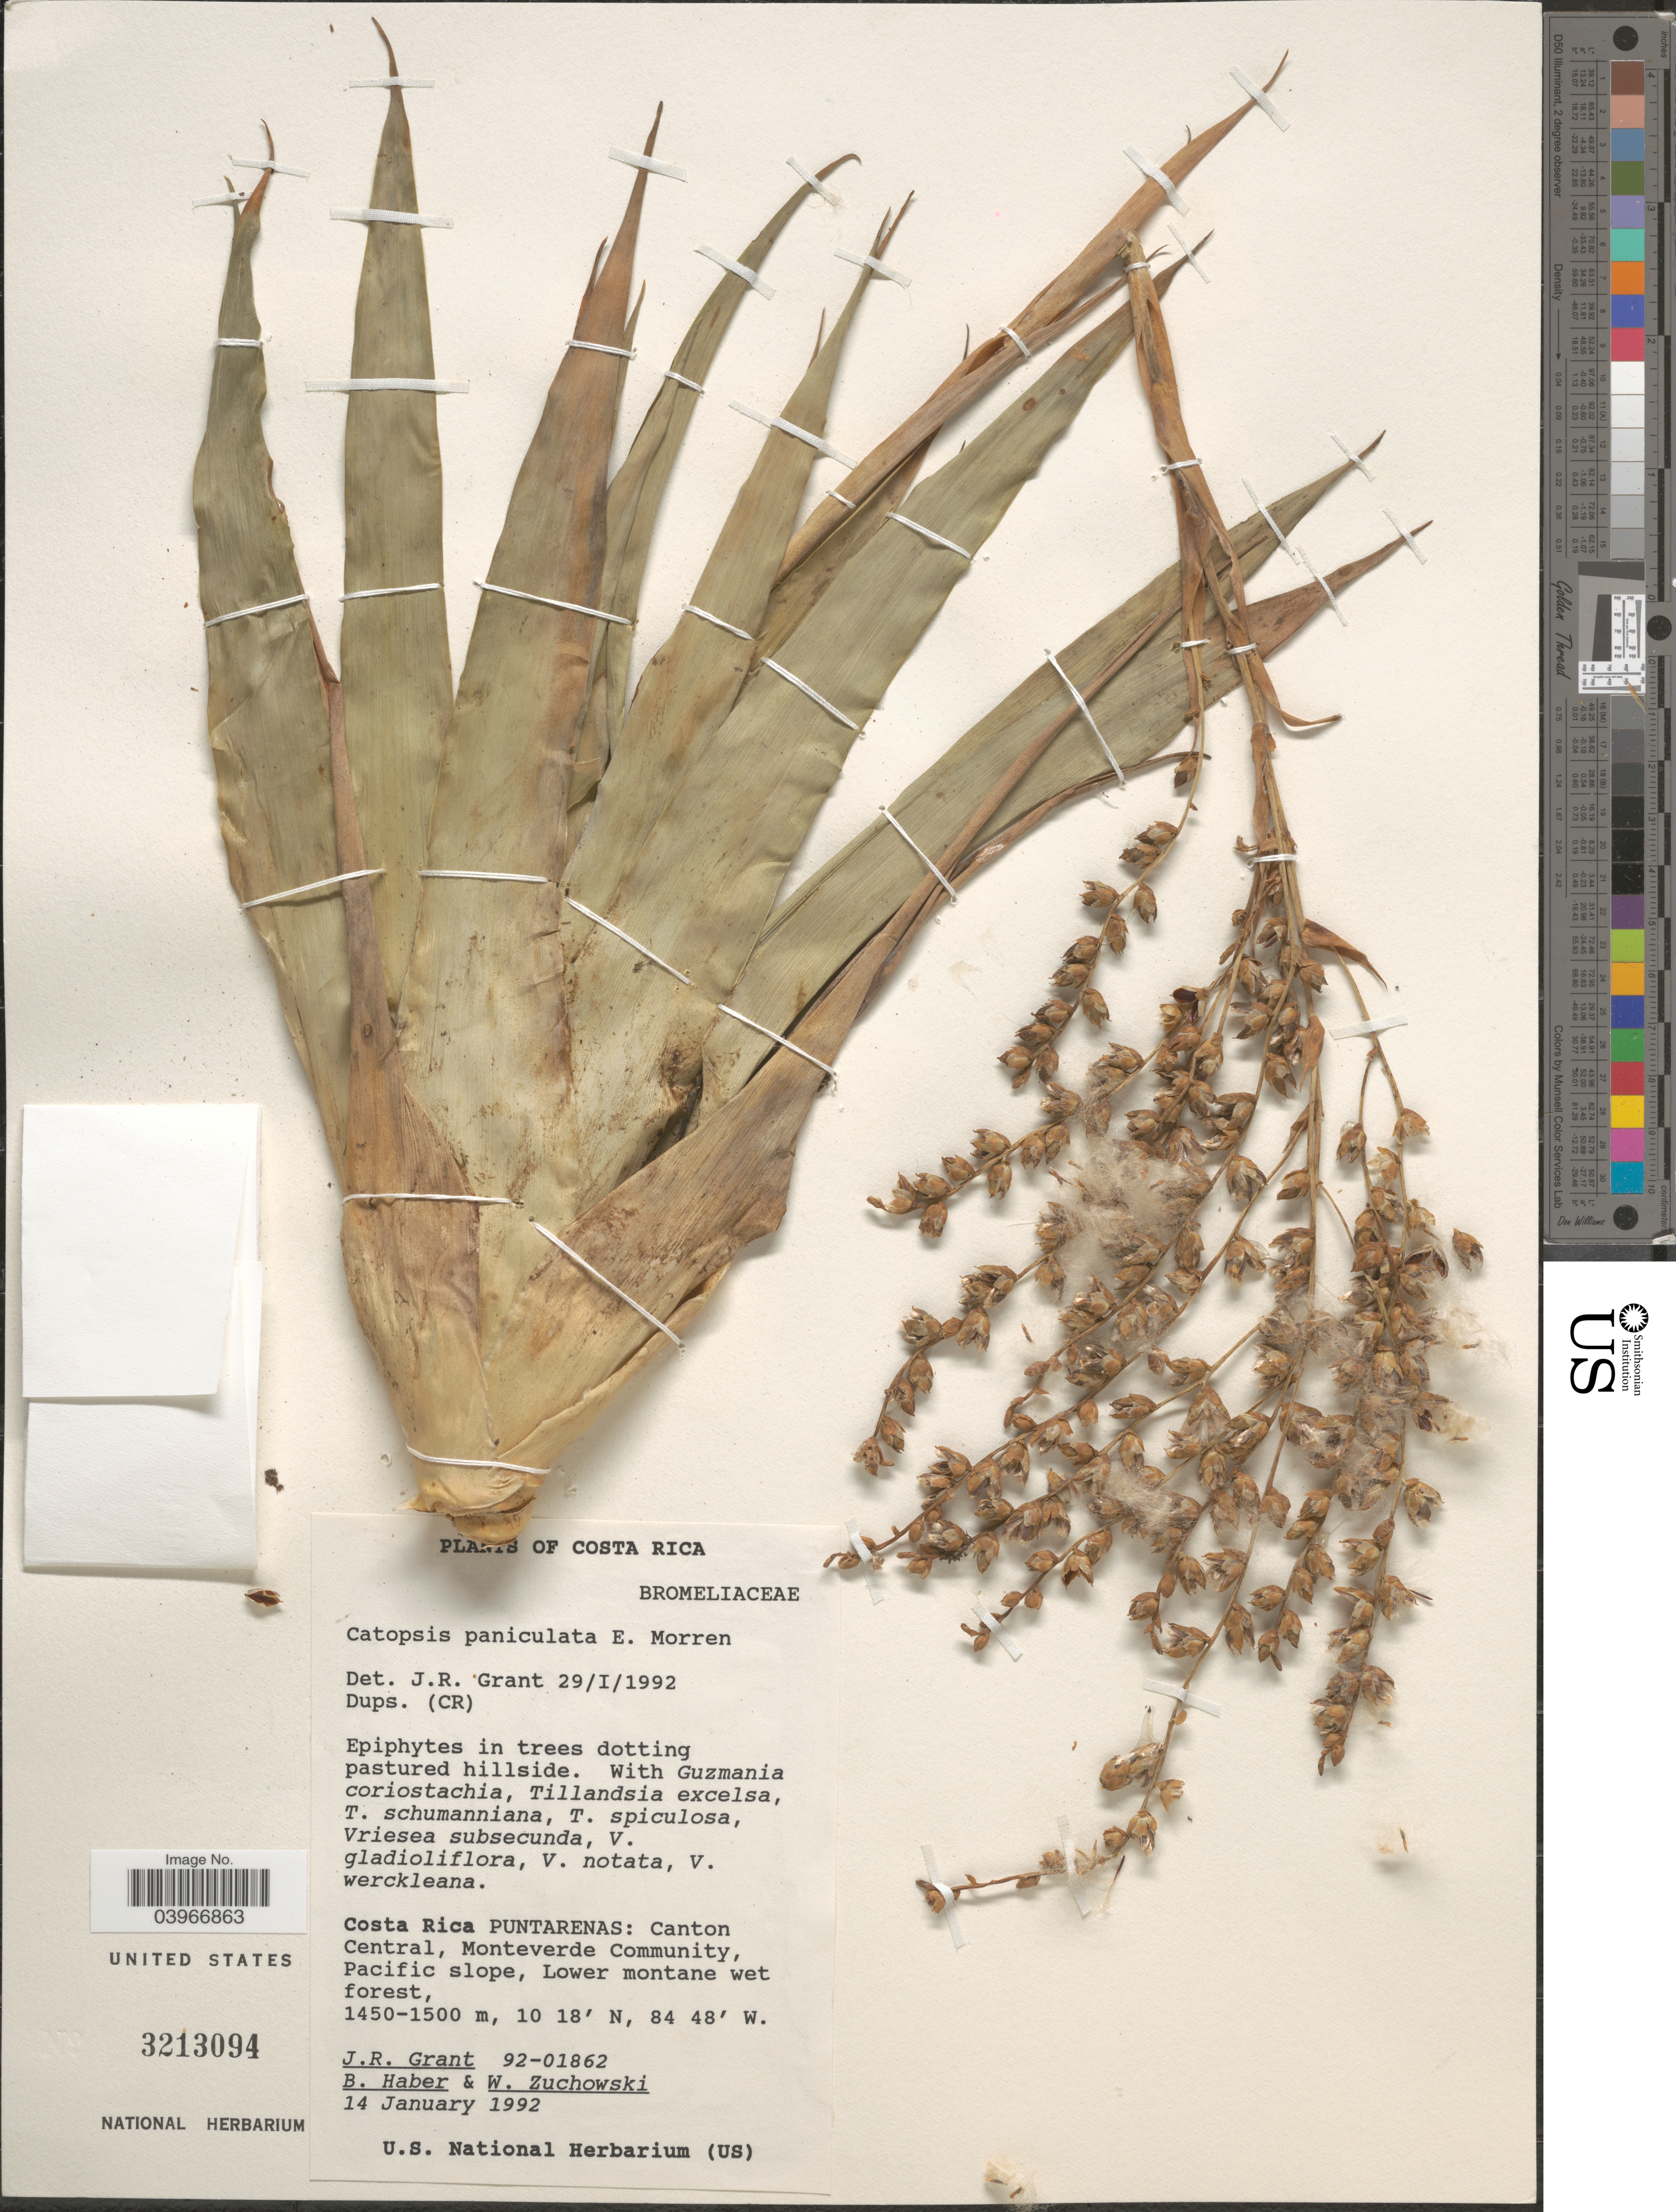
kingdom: Plantae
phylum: Tracheophyta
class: Liliopsida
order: Poales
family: Bromeliaceae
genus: Catopsis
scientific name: Catopsis paniculata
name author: É. Morren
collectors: J. Grant, B. Haber & W. Zuchowski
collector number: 92-01862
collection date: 1992-01-14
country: Costa Rica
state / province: Puntarenas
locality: Canton Central, Monteverde Community, Pacific slope, Lower montane wet forest.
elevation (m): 1450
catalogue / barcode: US 3213094